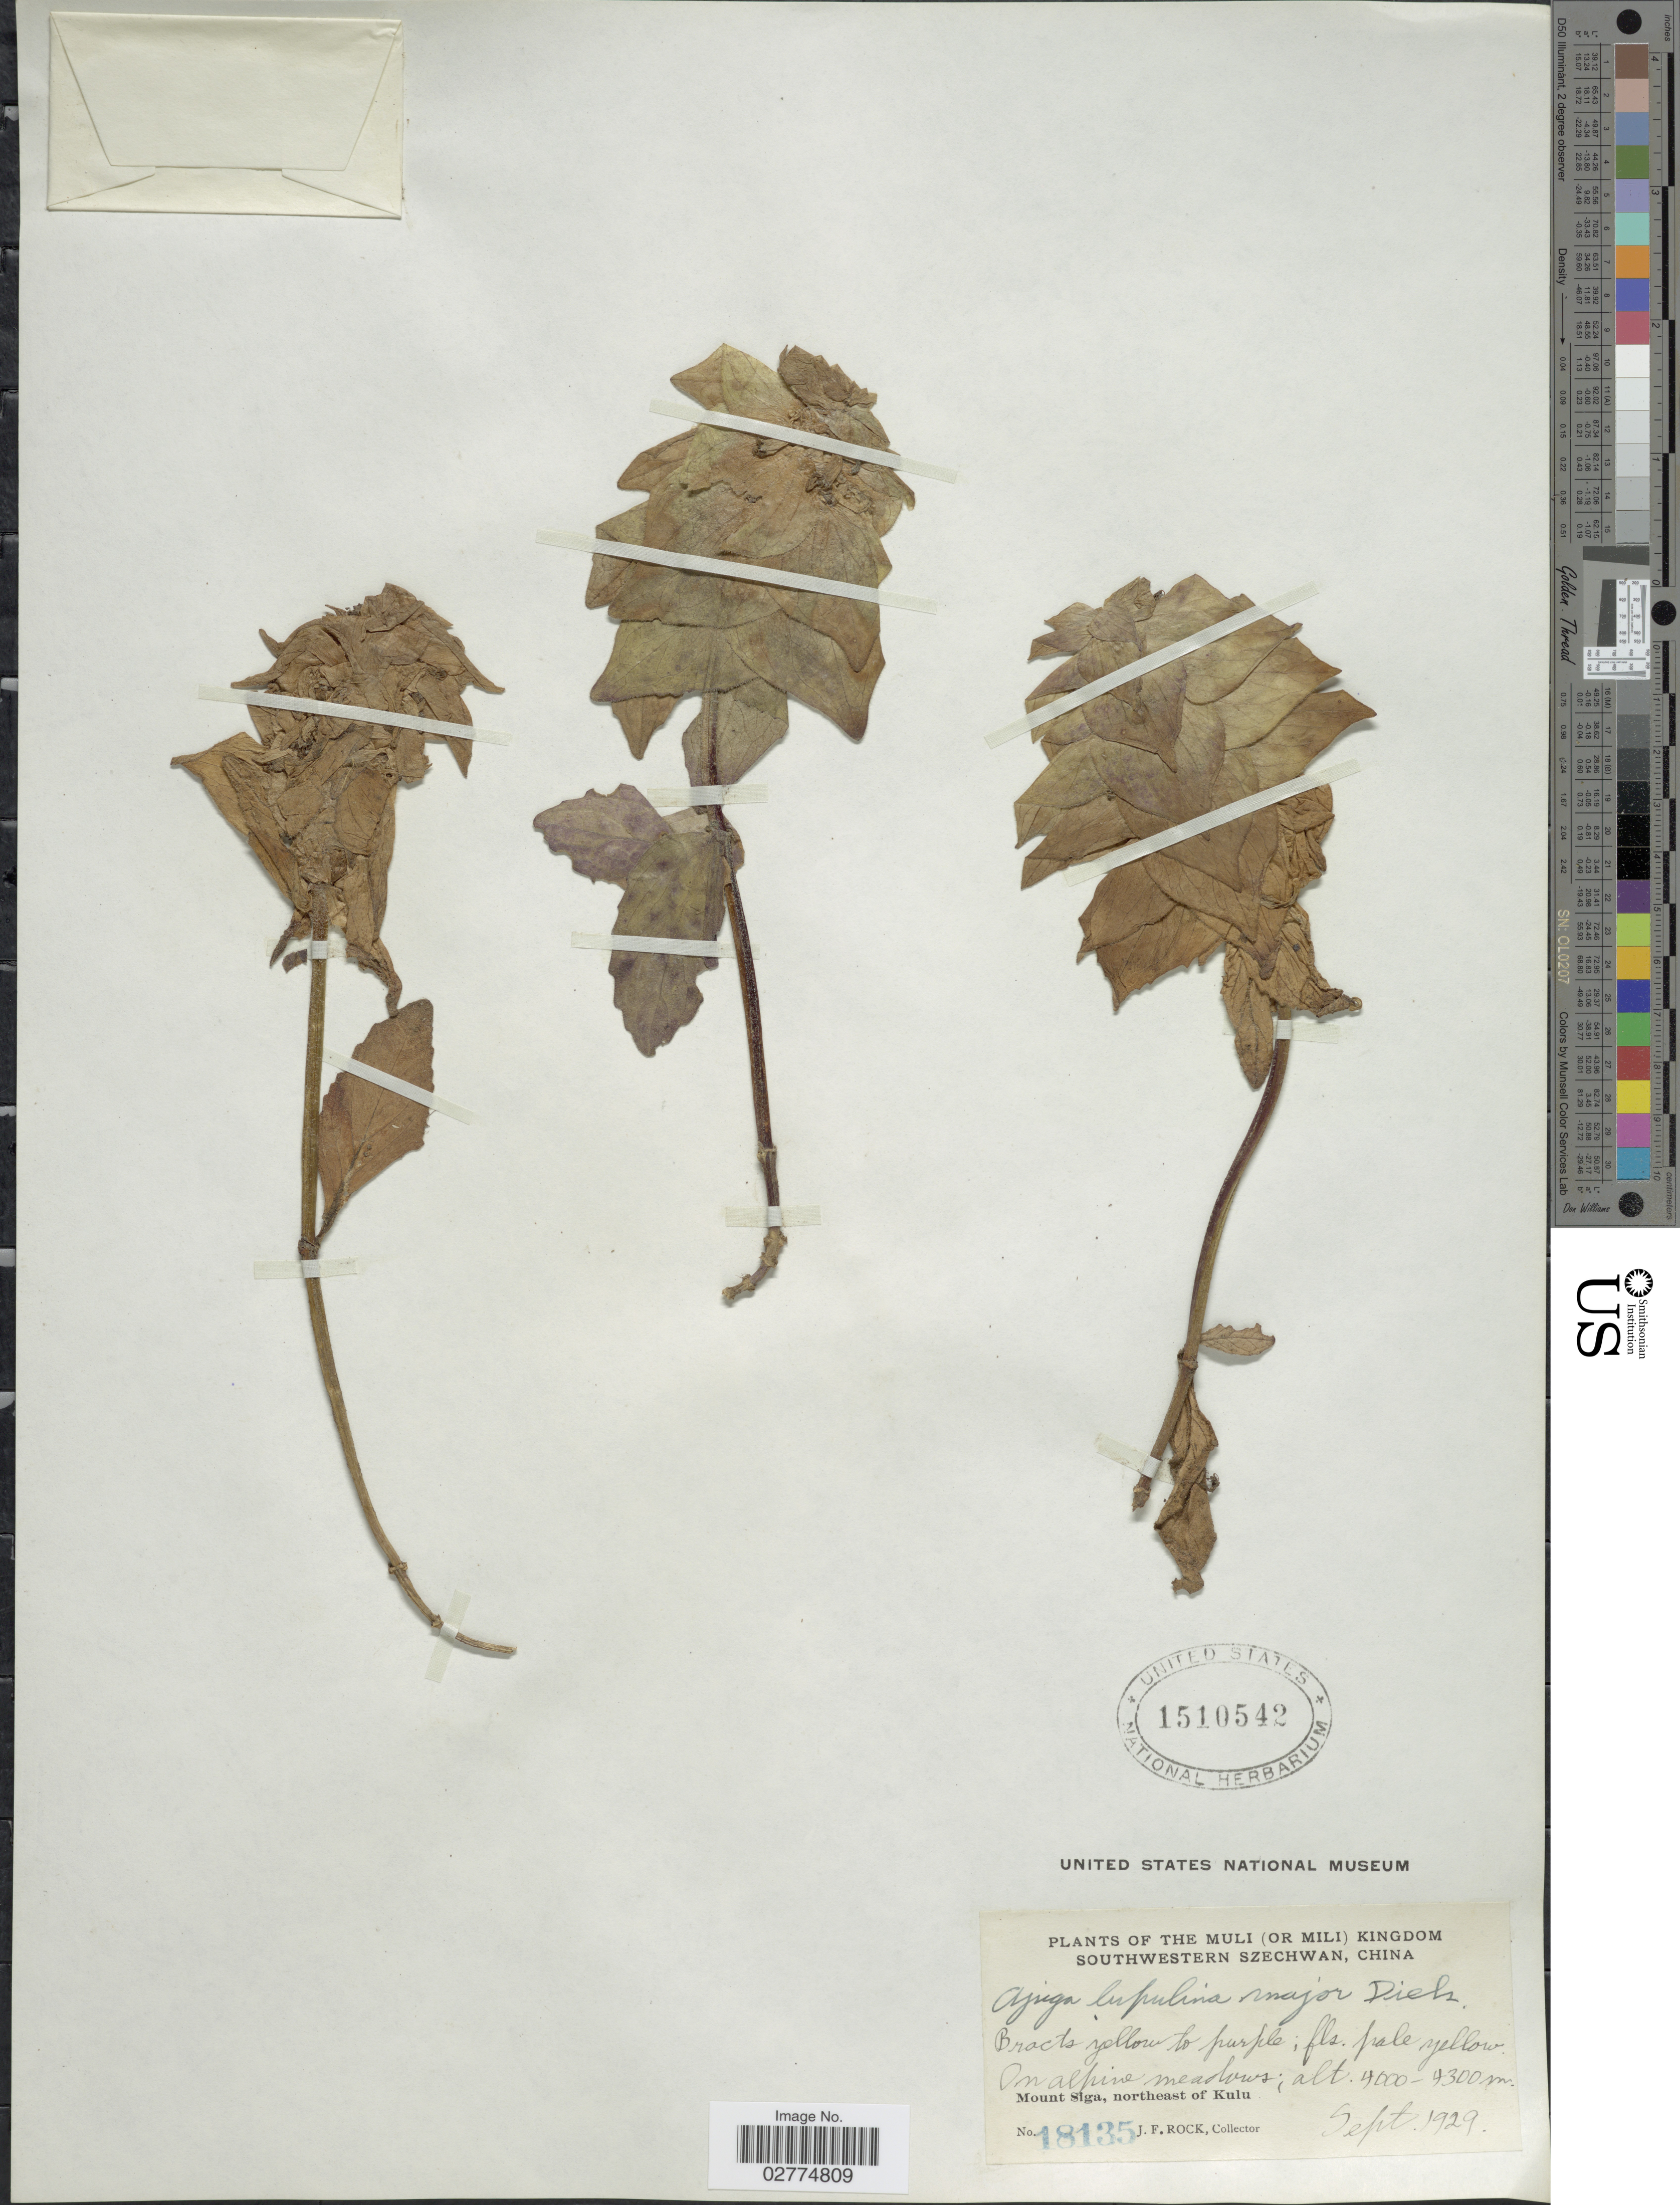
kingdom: Plantae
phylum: Tracheophyta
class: Magnoliopsida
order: Lamiales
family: Lamiaceae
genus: Ajuga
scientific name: Ajuga lupulina var. major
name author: Diels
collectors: J. Rock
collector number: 18135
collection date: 1929-09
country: China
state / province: Sichuan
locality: The Muli (Or Mili) Kingdom, southwestern Szechwan, Mount Siga, northeast of Kulu.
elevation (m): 4000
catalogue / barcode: US 1510542